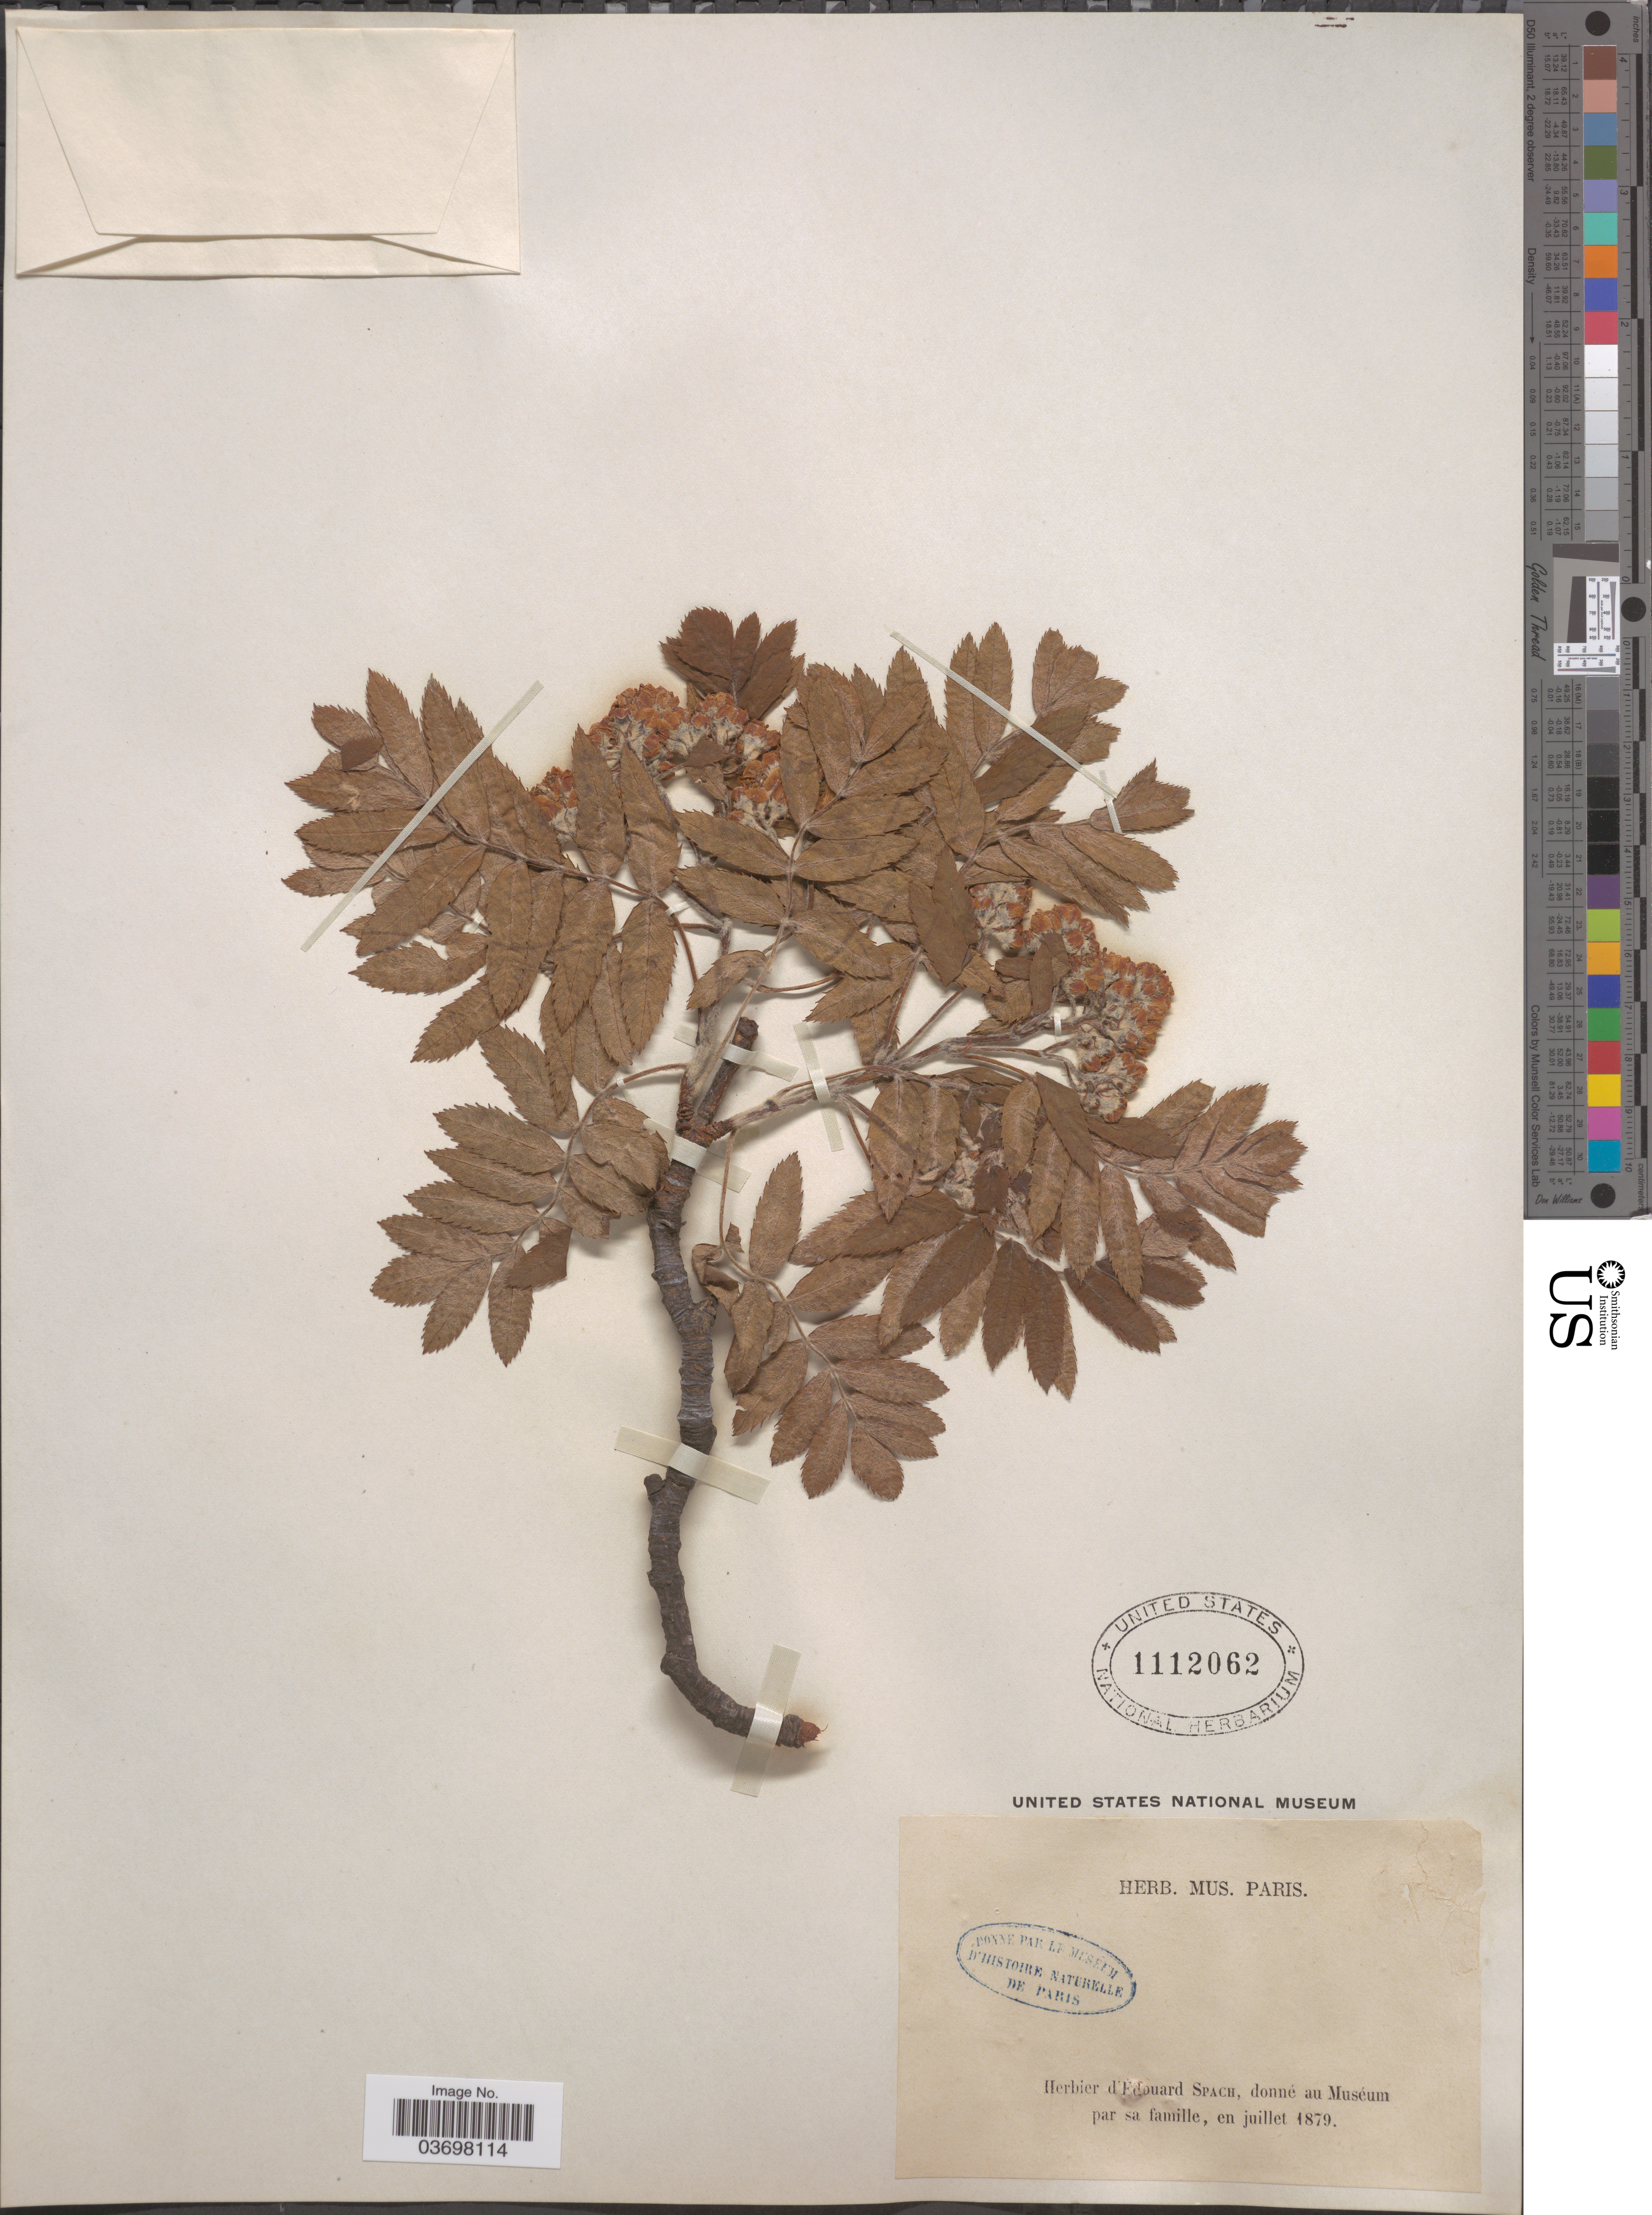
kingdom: Plantae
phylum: Tracheophyta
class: Magnoliopsida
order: Rosales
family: Rosaceae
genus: Sorbus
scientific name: Sorbus sp.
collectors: É. Spach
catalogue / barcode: US 1112062